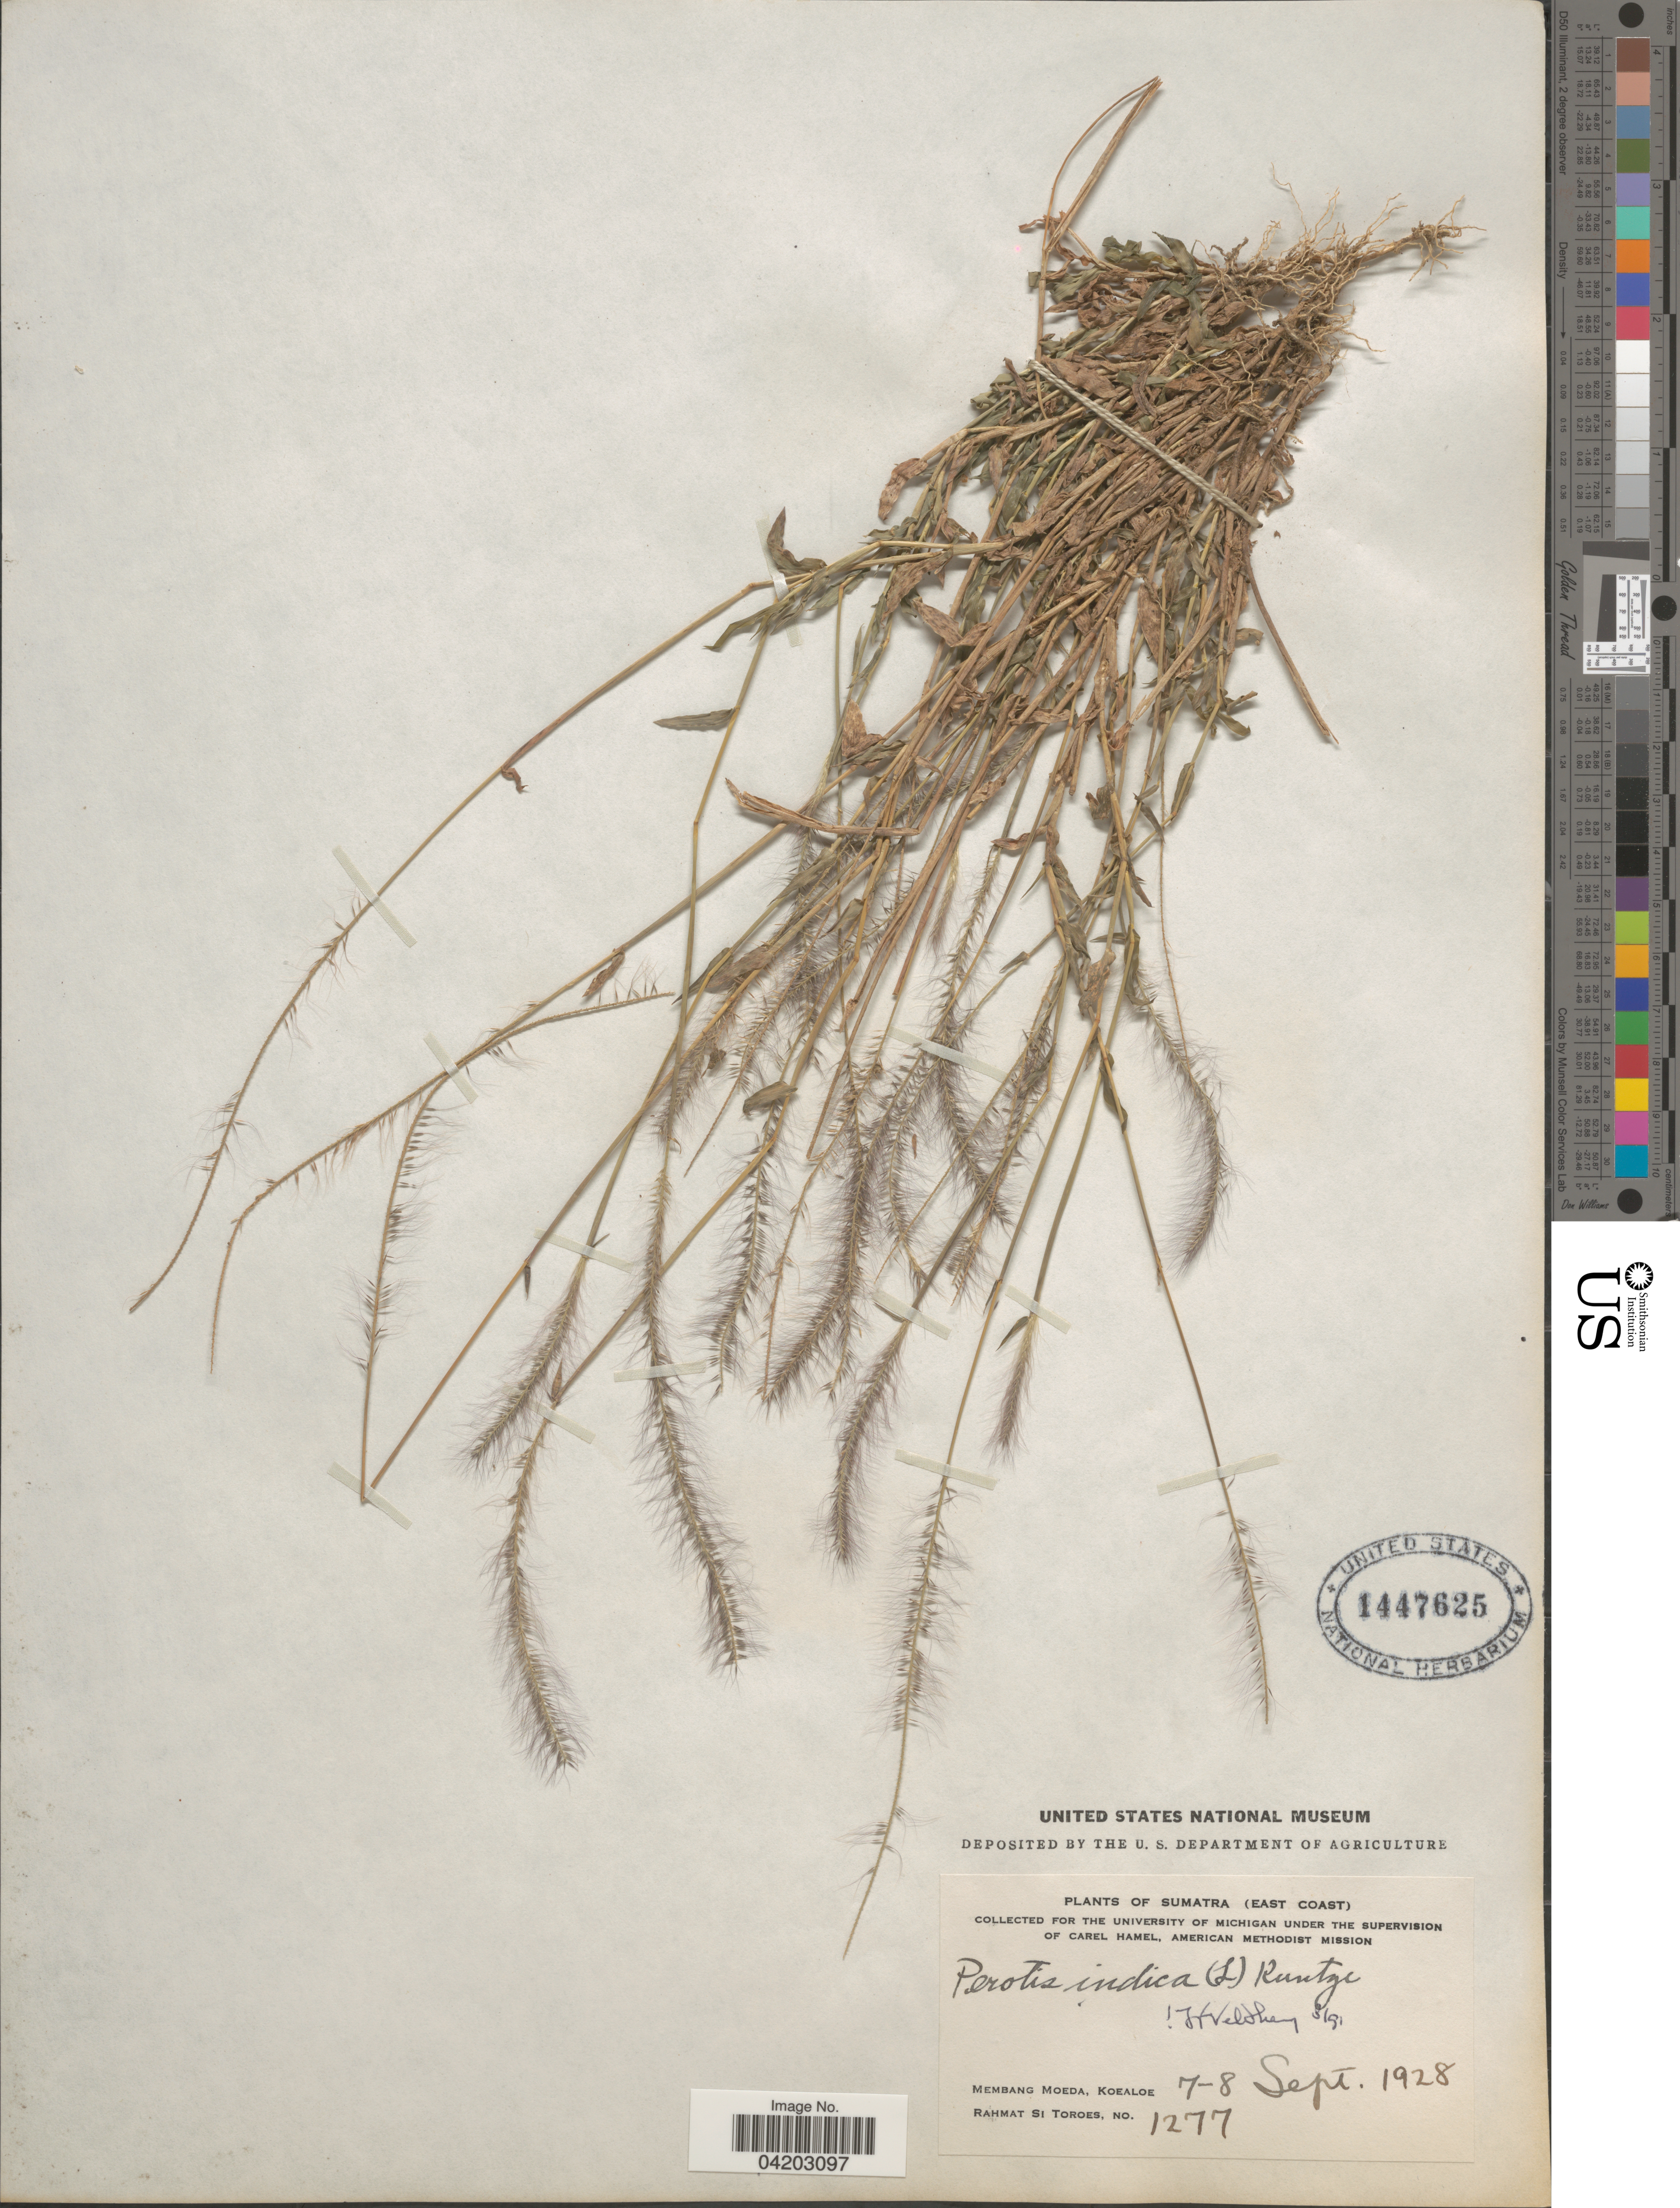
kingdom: Plantae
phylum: Tracheophyta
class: Liliopsida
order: Poales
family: Poaceae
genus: Perotis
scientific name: Perotis indica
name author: (L.) Kuntze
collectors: Rahmat Si Boeea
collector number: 1277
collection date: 1928-09-07/1928-09-08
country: Indonesia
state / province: Sumatra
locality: (East Coast). Membang Moeda, Koealoe.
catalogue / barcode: US 1447625